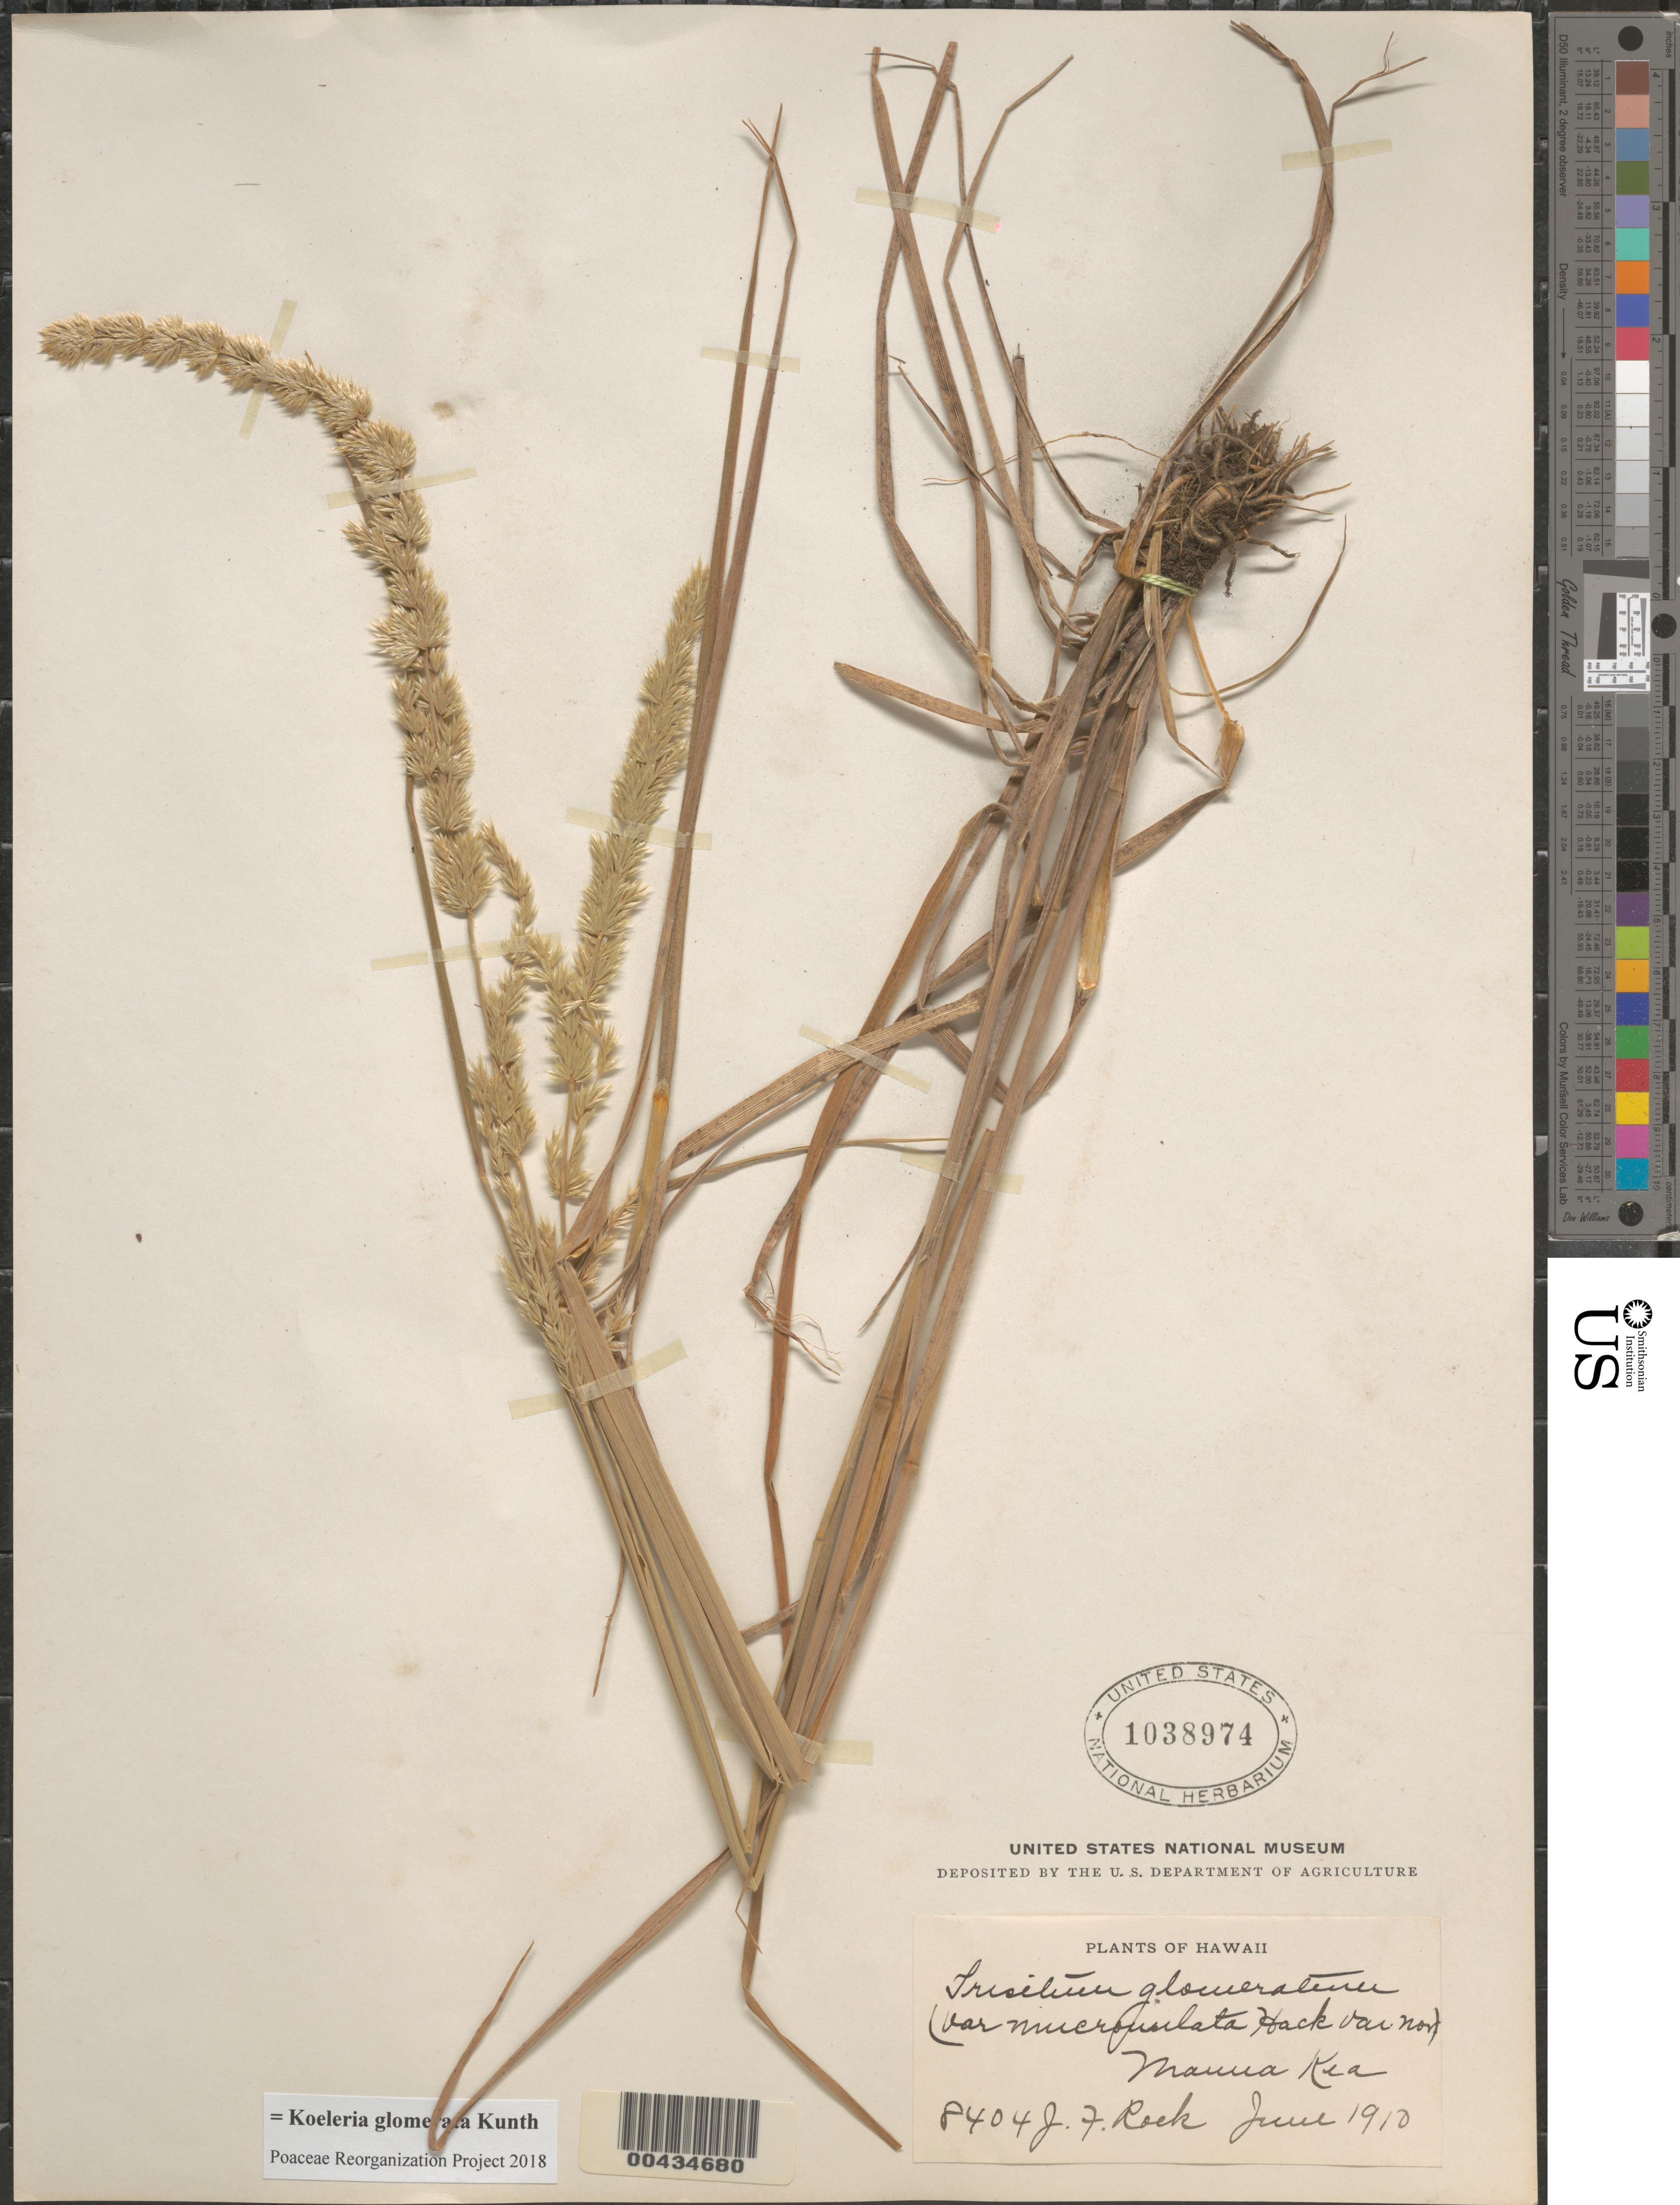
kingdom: Plantae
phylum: Tracheophyta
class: Liliopsida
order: Poales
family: Poaceae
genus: Koeleria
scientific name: Koeleria glomerata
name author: Kunth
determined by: Poaceae Reorganization Project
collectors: J. F. Rock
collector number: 8404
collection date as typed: Jun 1910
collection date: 1910-06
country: United States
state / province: Hawaii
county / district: Hawaii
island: Hawaii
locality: Mauna Kea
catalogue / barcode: US 1038974